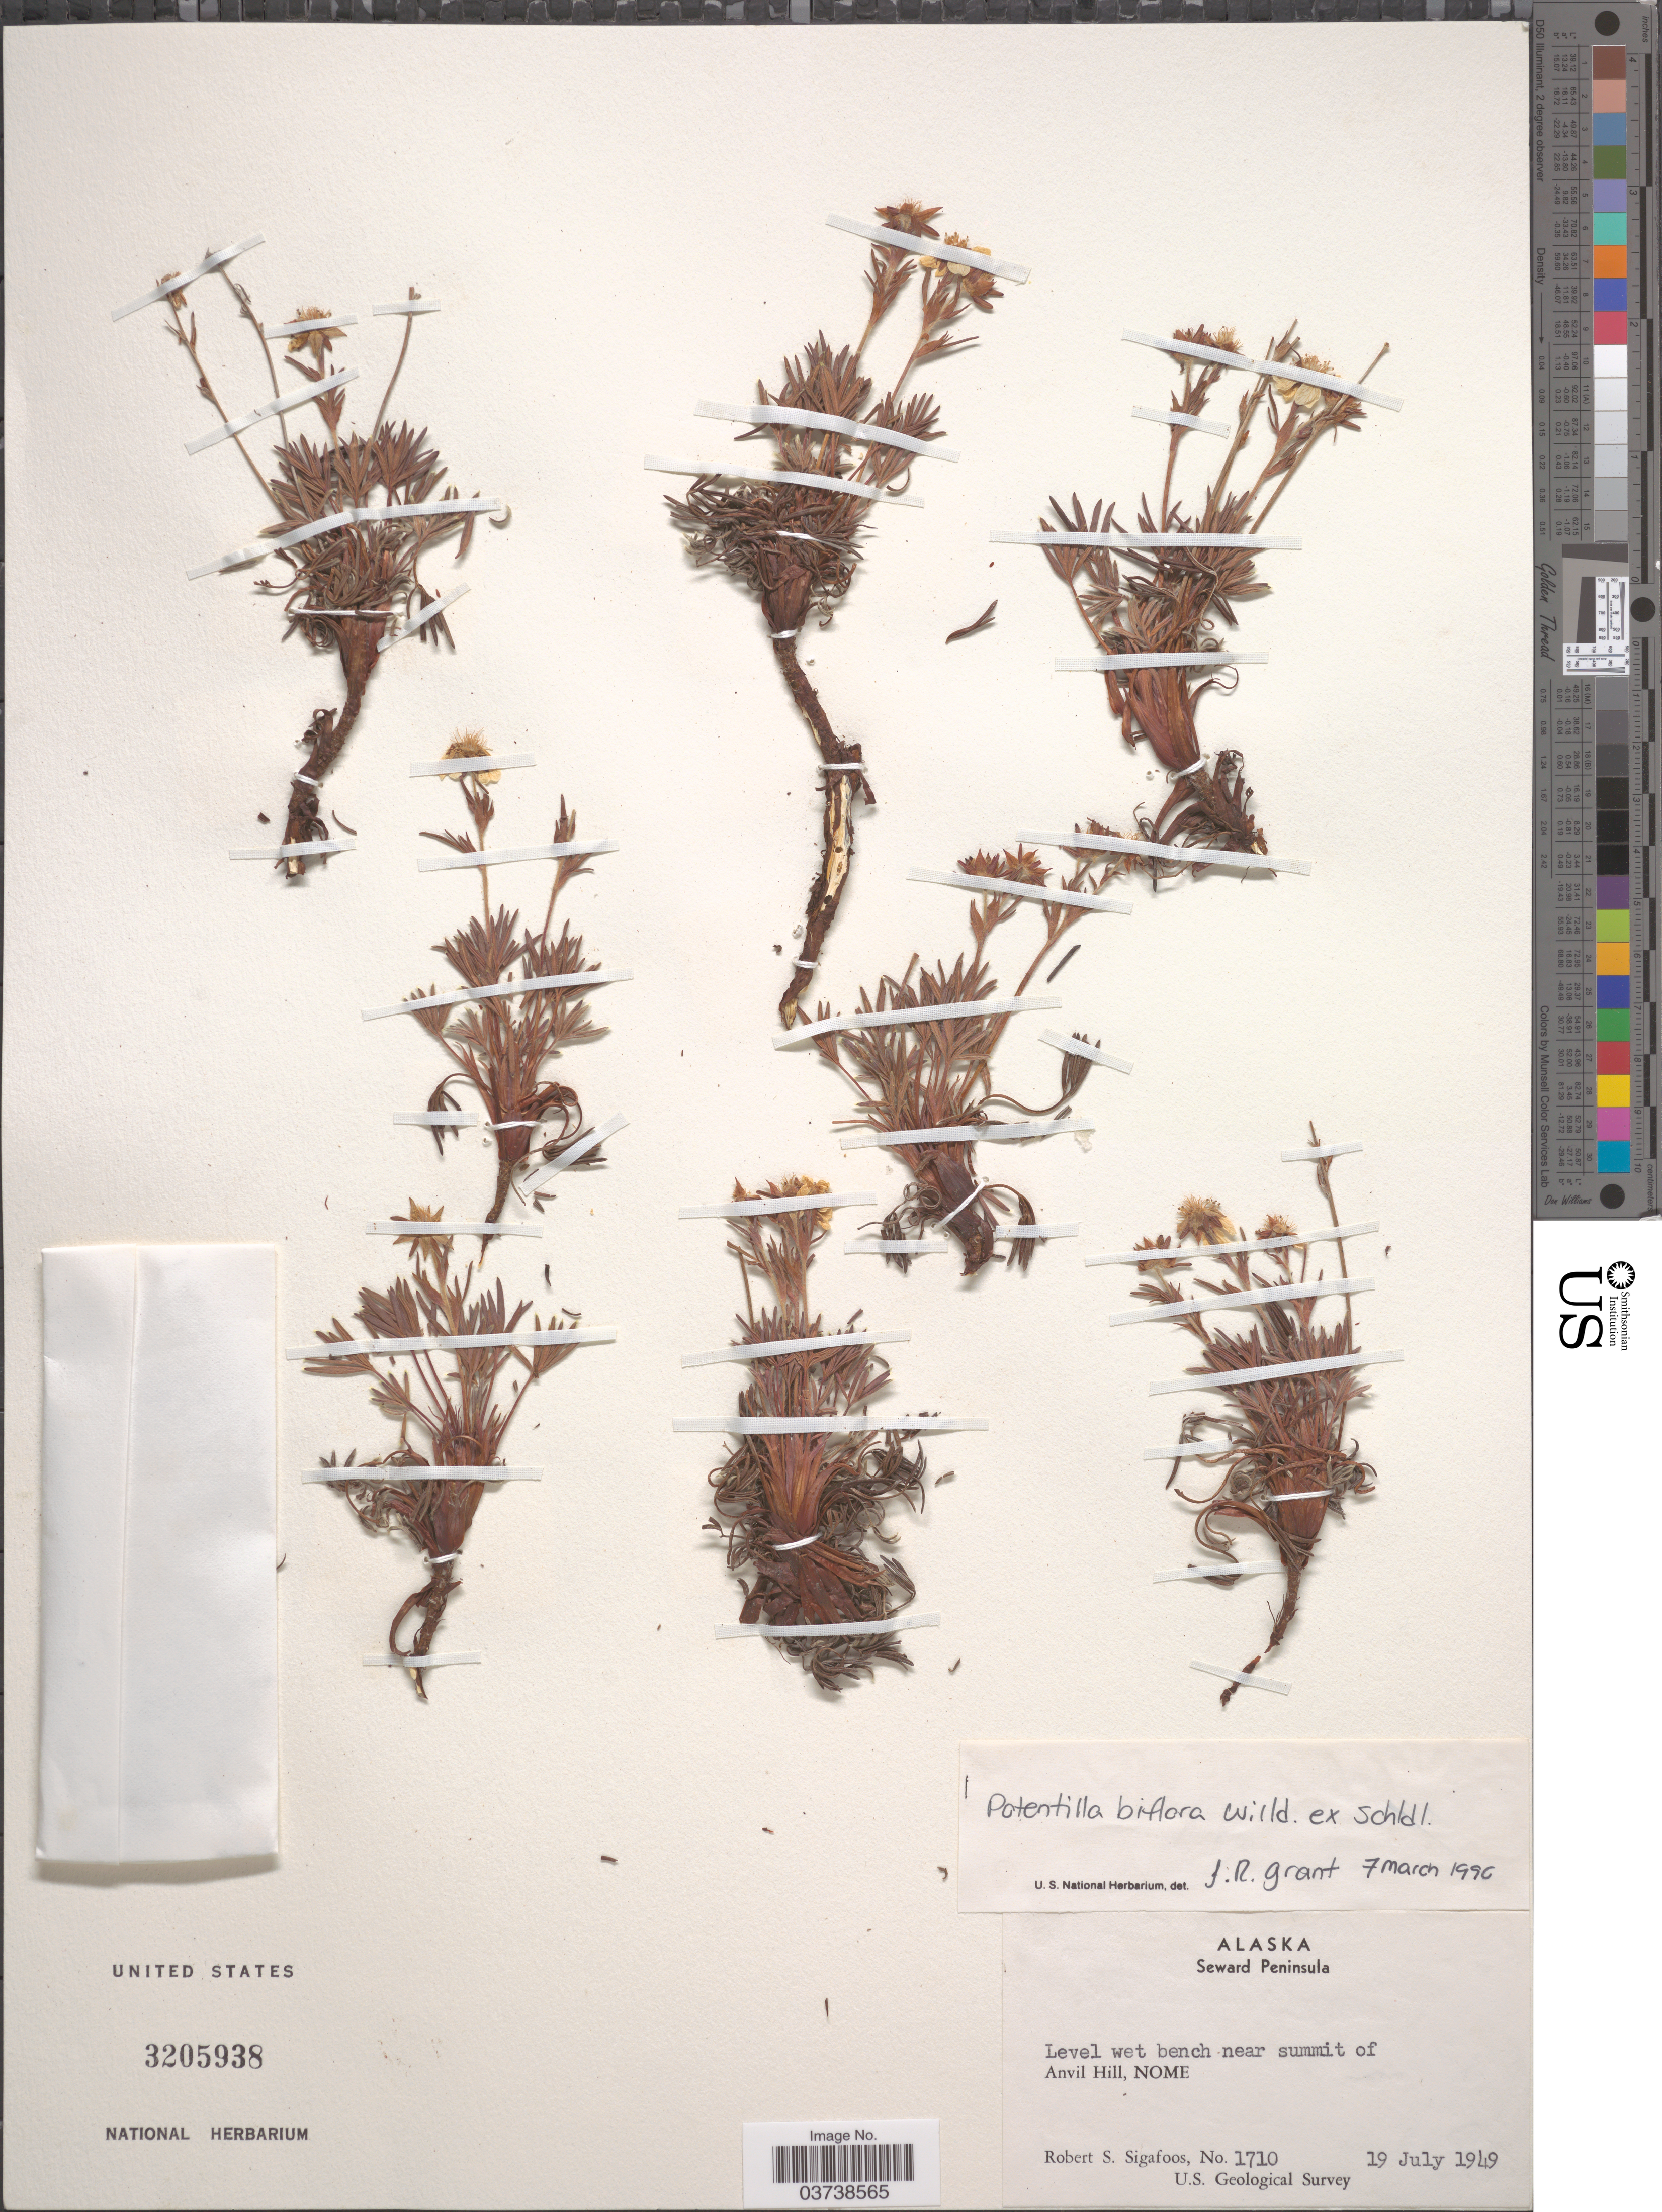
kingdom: Plantae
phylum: Tracheophyta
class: Magnoliopsida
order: Rosales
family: Rosaceae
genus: Potentilla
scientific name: Potentilla biflora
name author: Willd. ex Schltdl.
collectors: R. Sigafoos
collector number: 1710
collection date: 1949-07-19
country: United States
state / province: Alaska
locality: Seward Peninsula. Level wet bench near summit of Anvil Hill, Nome.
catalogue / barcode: US 3205938